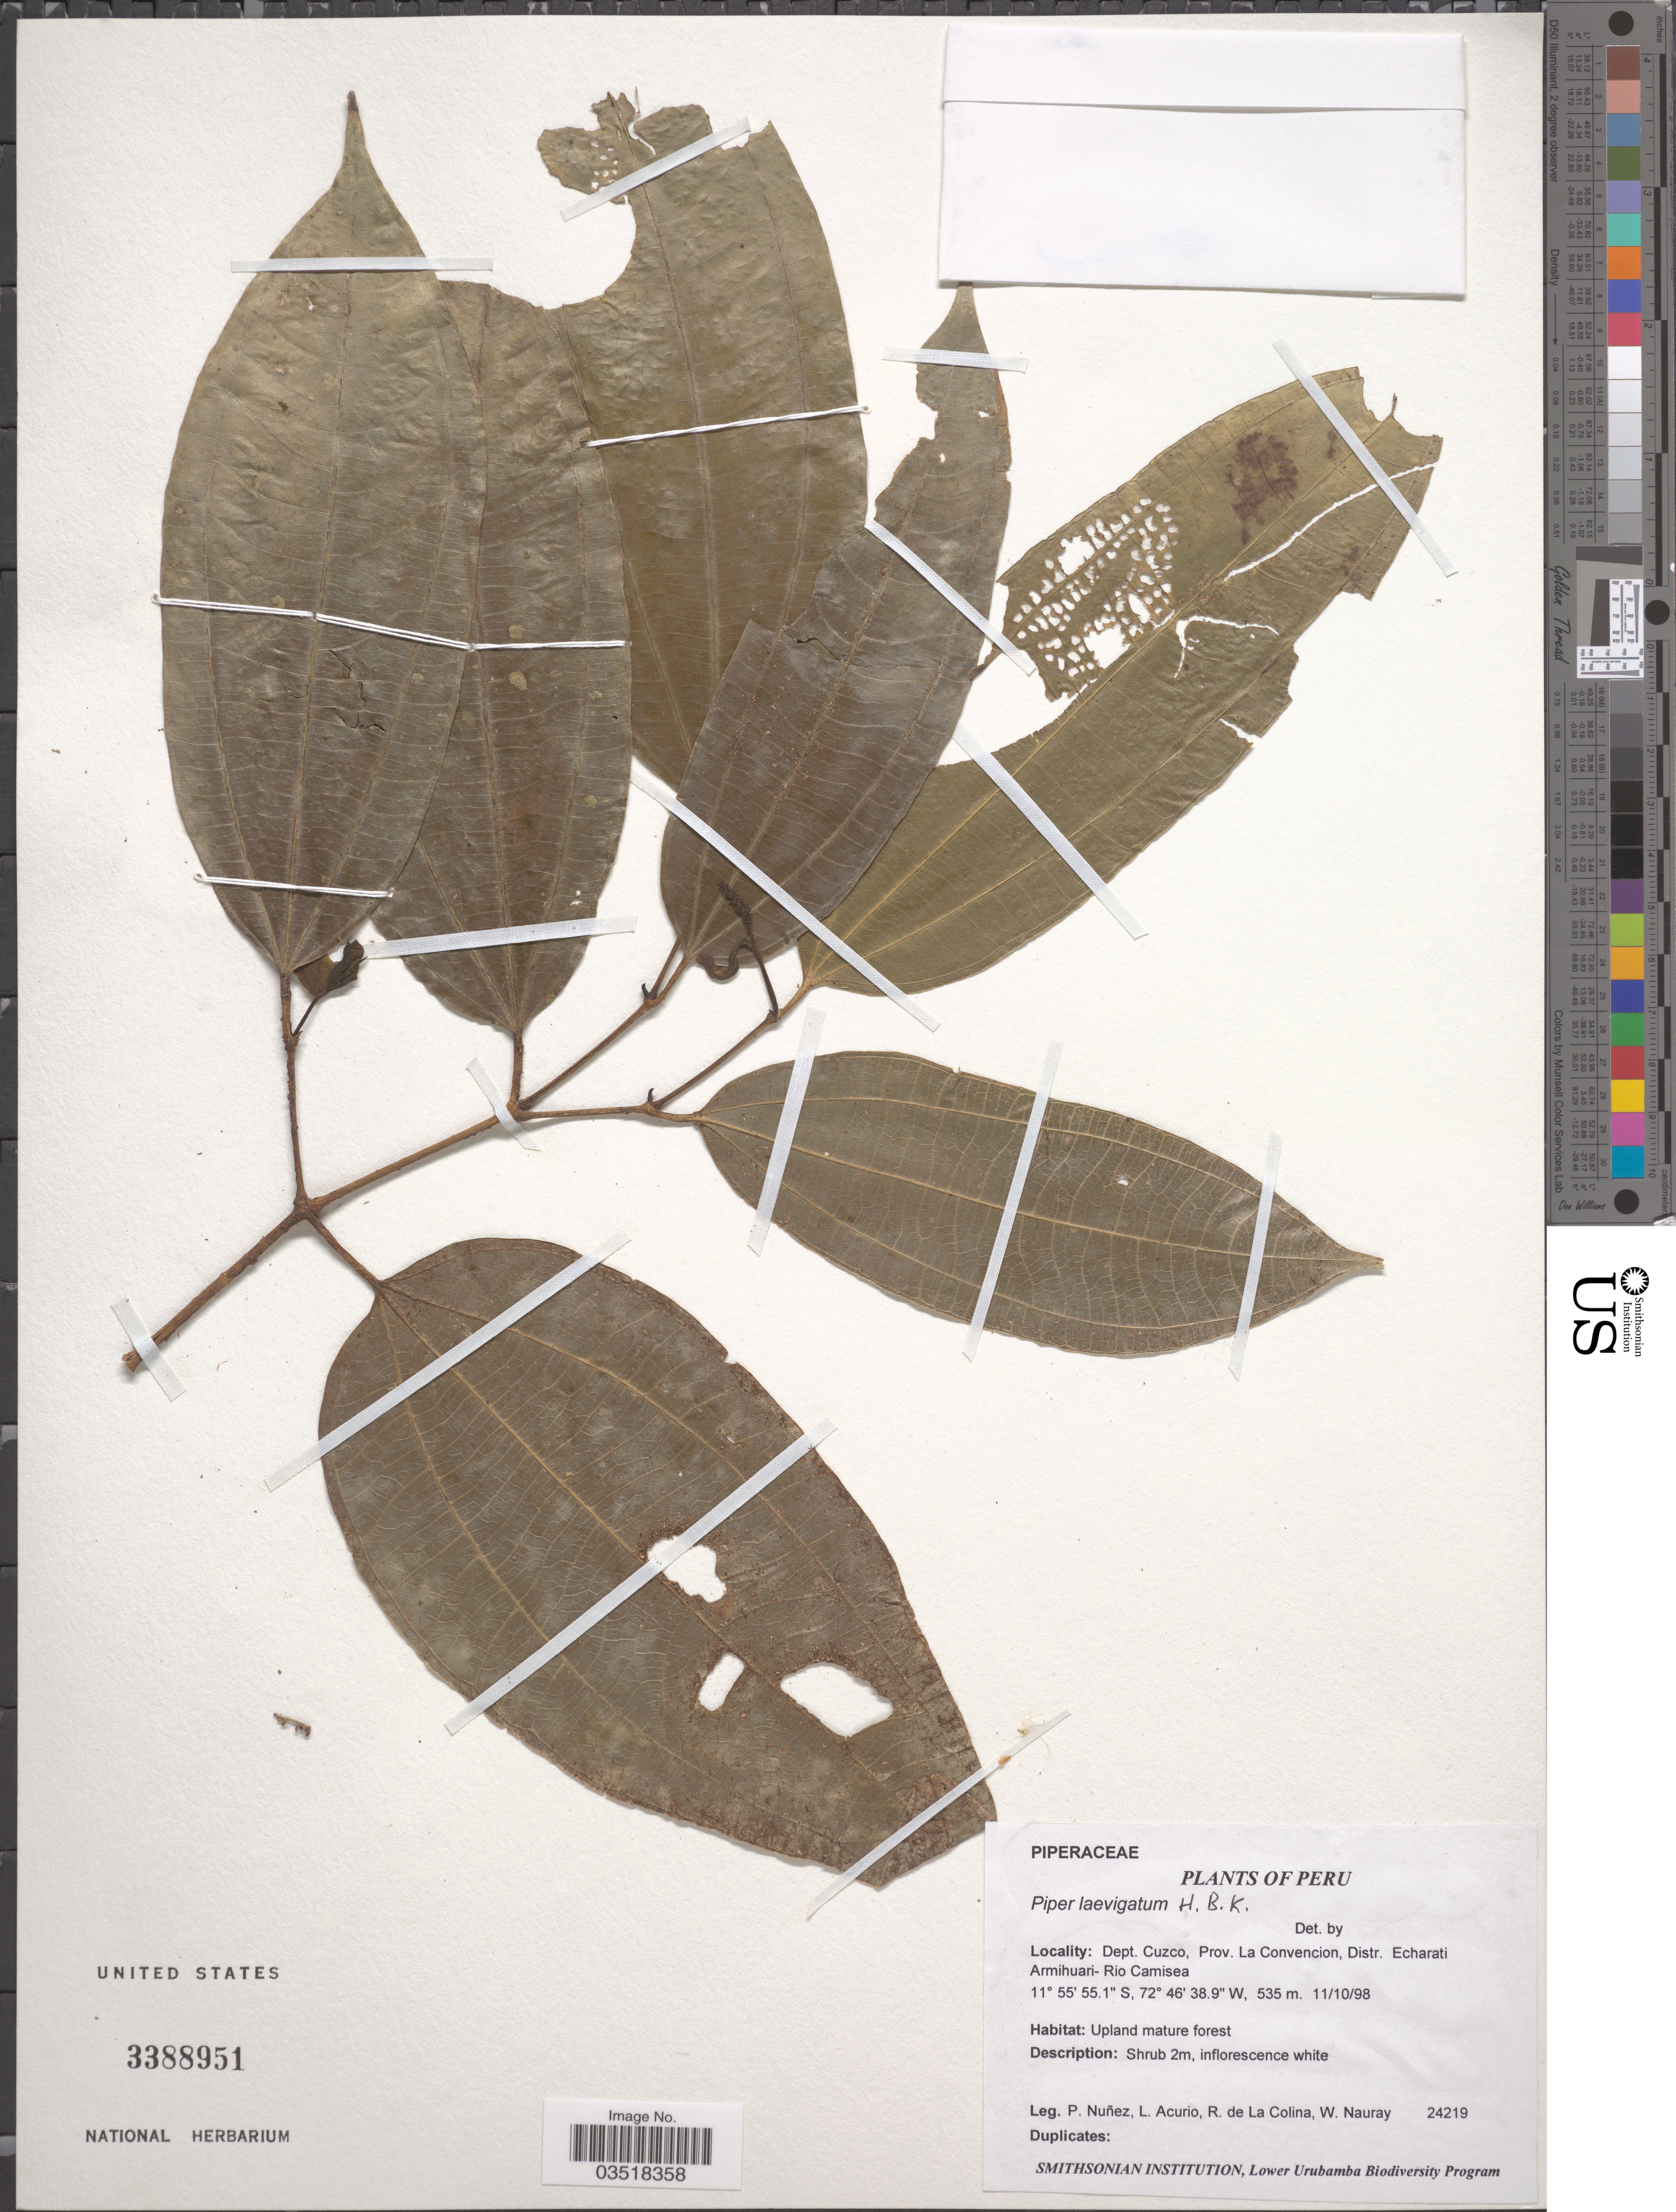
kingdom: Plantae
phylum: Tracheophyta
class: Magnoliopsida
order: Piperales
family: Piperaceae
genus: Piper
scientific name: Piper laevigatum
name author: Kunth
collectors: P. Nuñez V., L. Acurio, R. Colina & W. Nauray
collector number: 24219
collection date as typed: Transcribed d/m/y: 11/10/98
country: Peru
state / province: Cusco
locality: Dept. Cuzco, Prov. La Convencion, Distr. Echarati Armihuari - Rio Camisea.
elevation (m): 535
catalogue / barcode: US 3388951